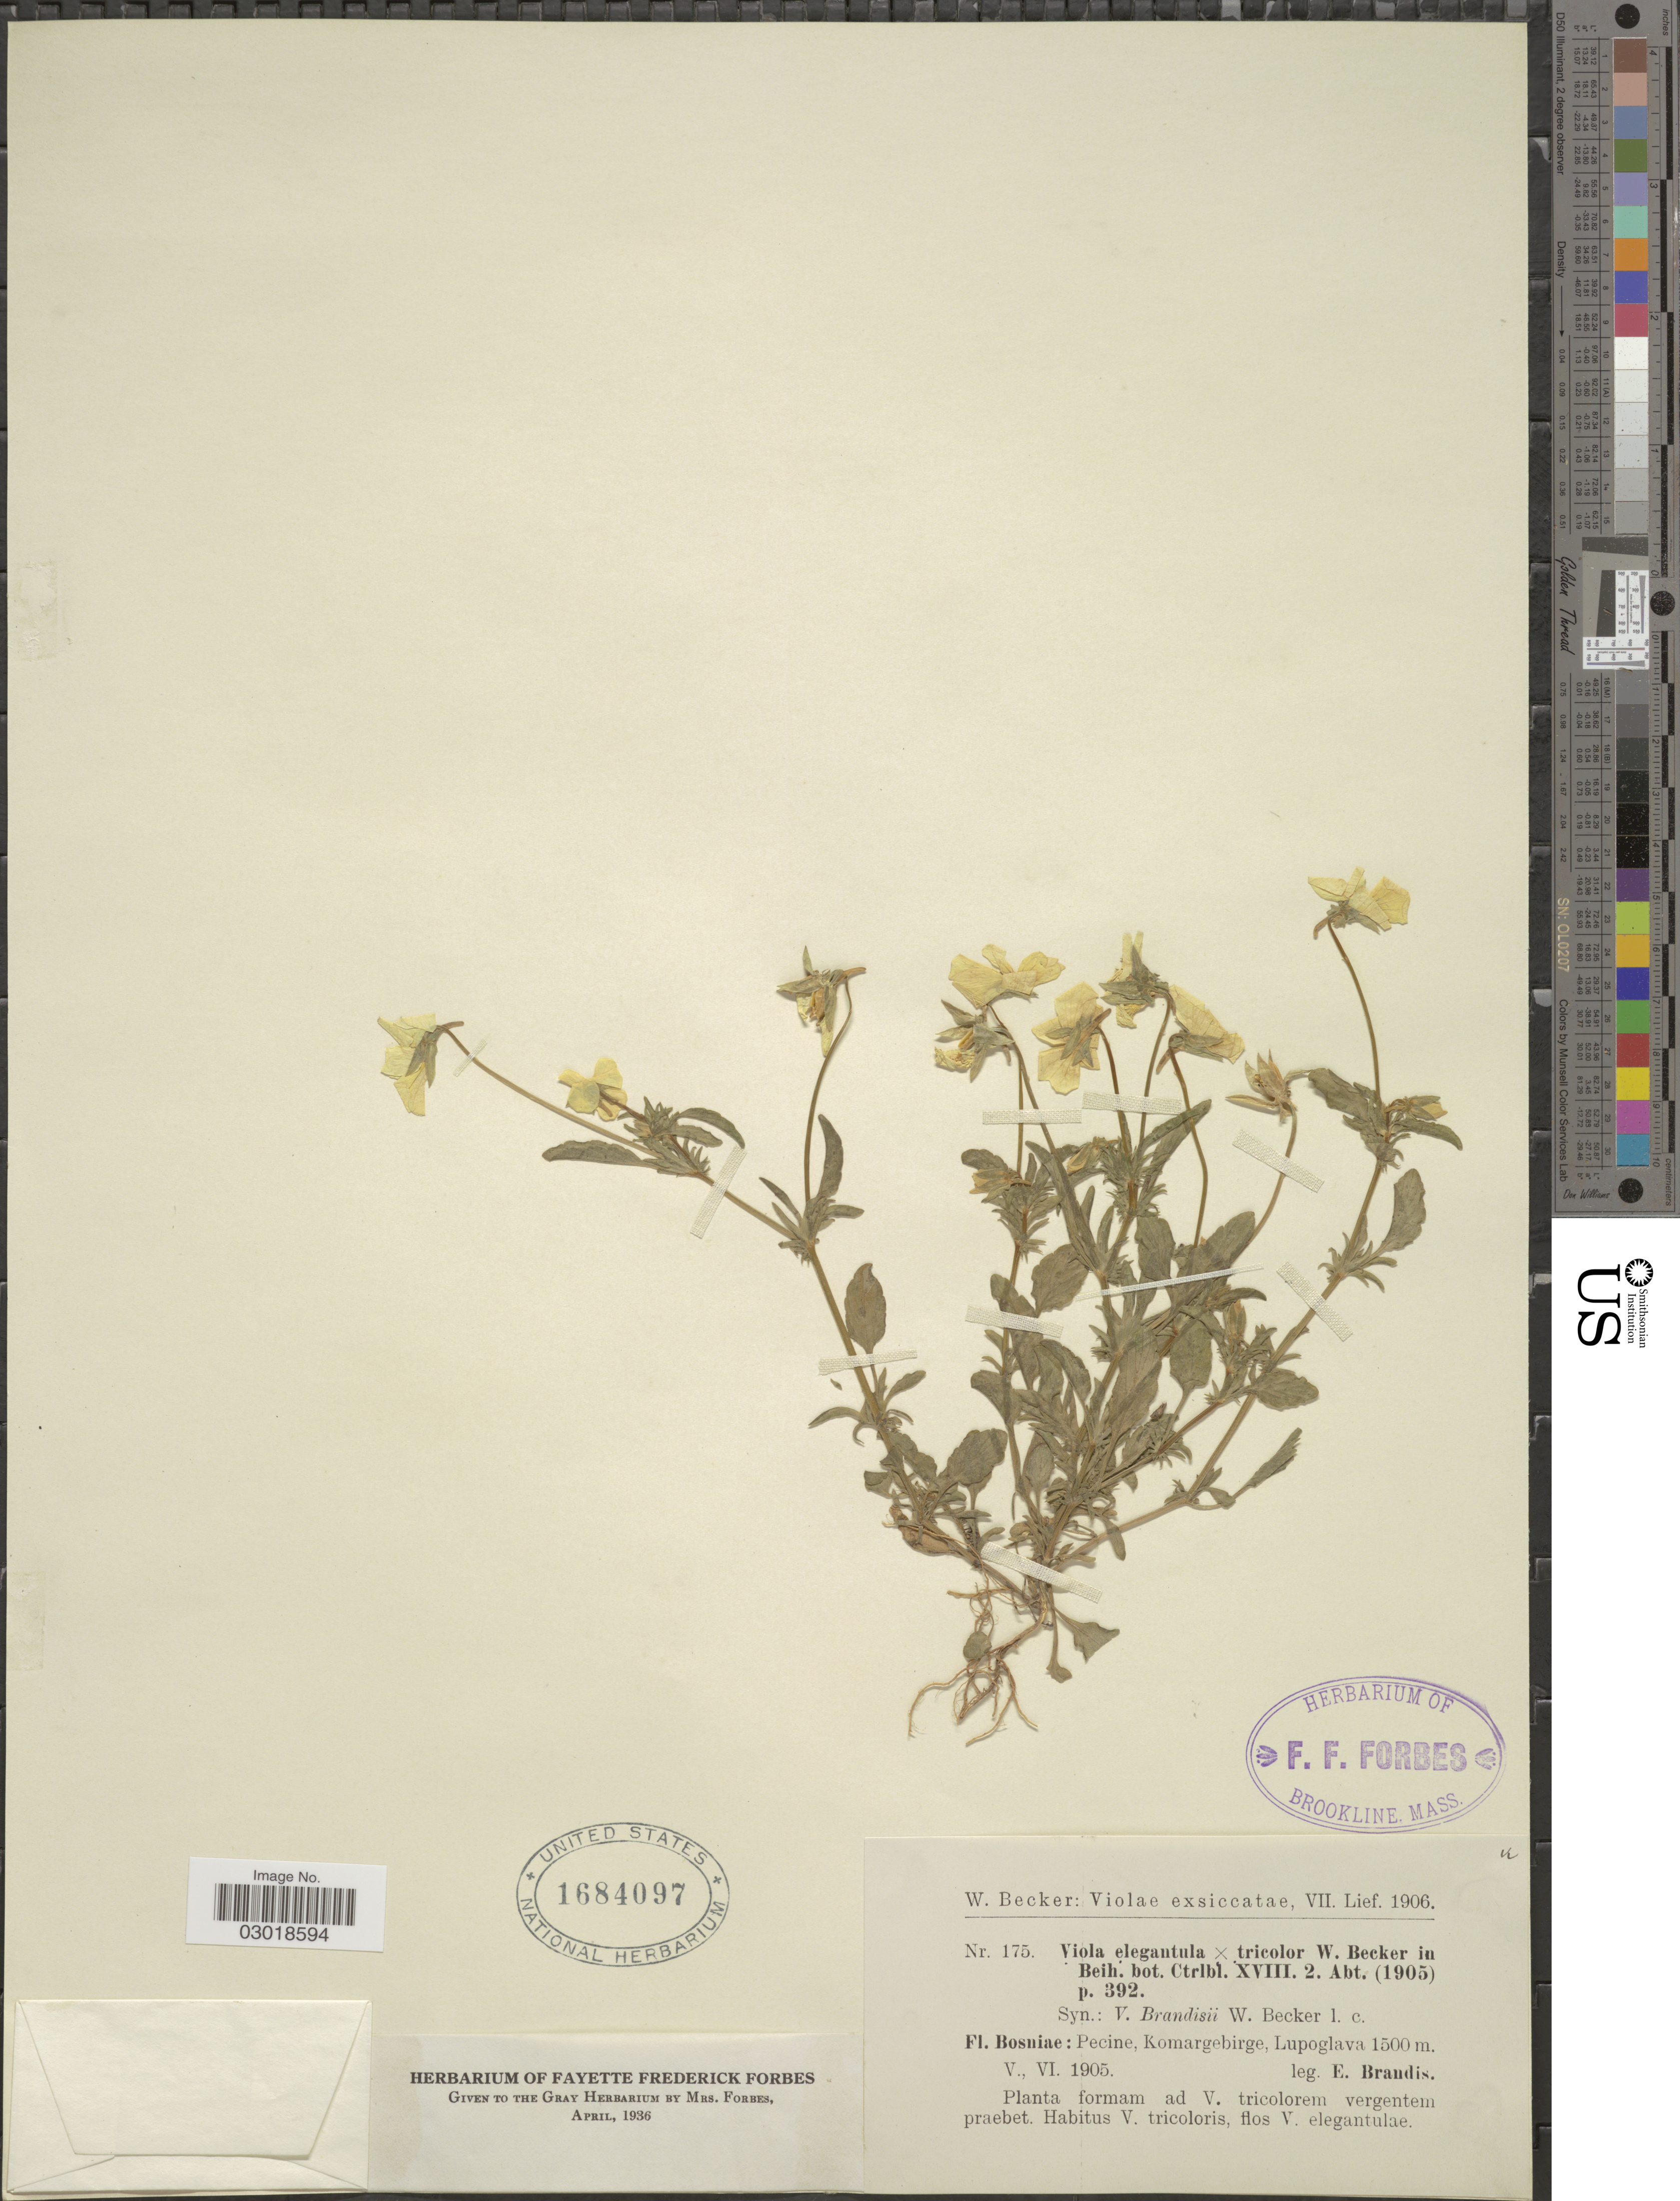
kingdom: Plantae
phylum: Tracheophyta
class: Magnoliopsida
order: Malpighiales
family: Violaceae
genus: Viola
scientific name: Viola elegantula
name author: Schott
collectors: E. Brandis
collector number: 175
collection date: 1905-05/1905-06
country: Bosnia and Herzegovina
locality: Bosniae: Pecine, Komargebirge, Lupoglava.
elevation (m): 1500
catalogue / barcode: US 1684097